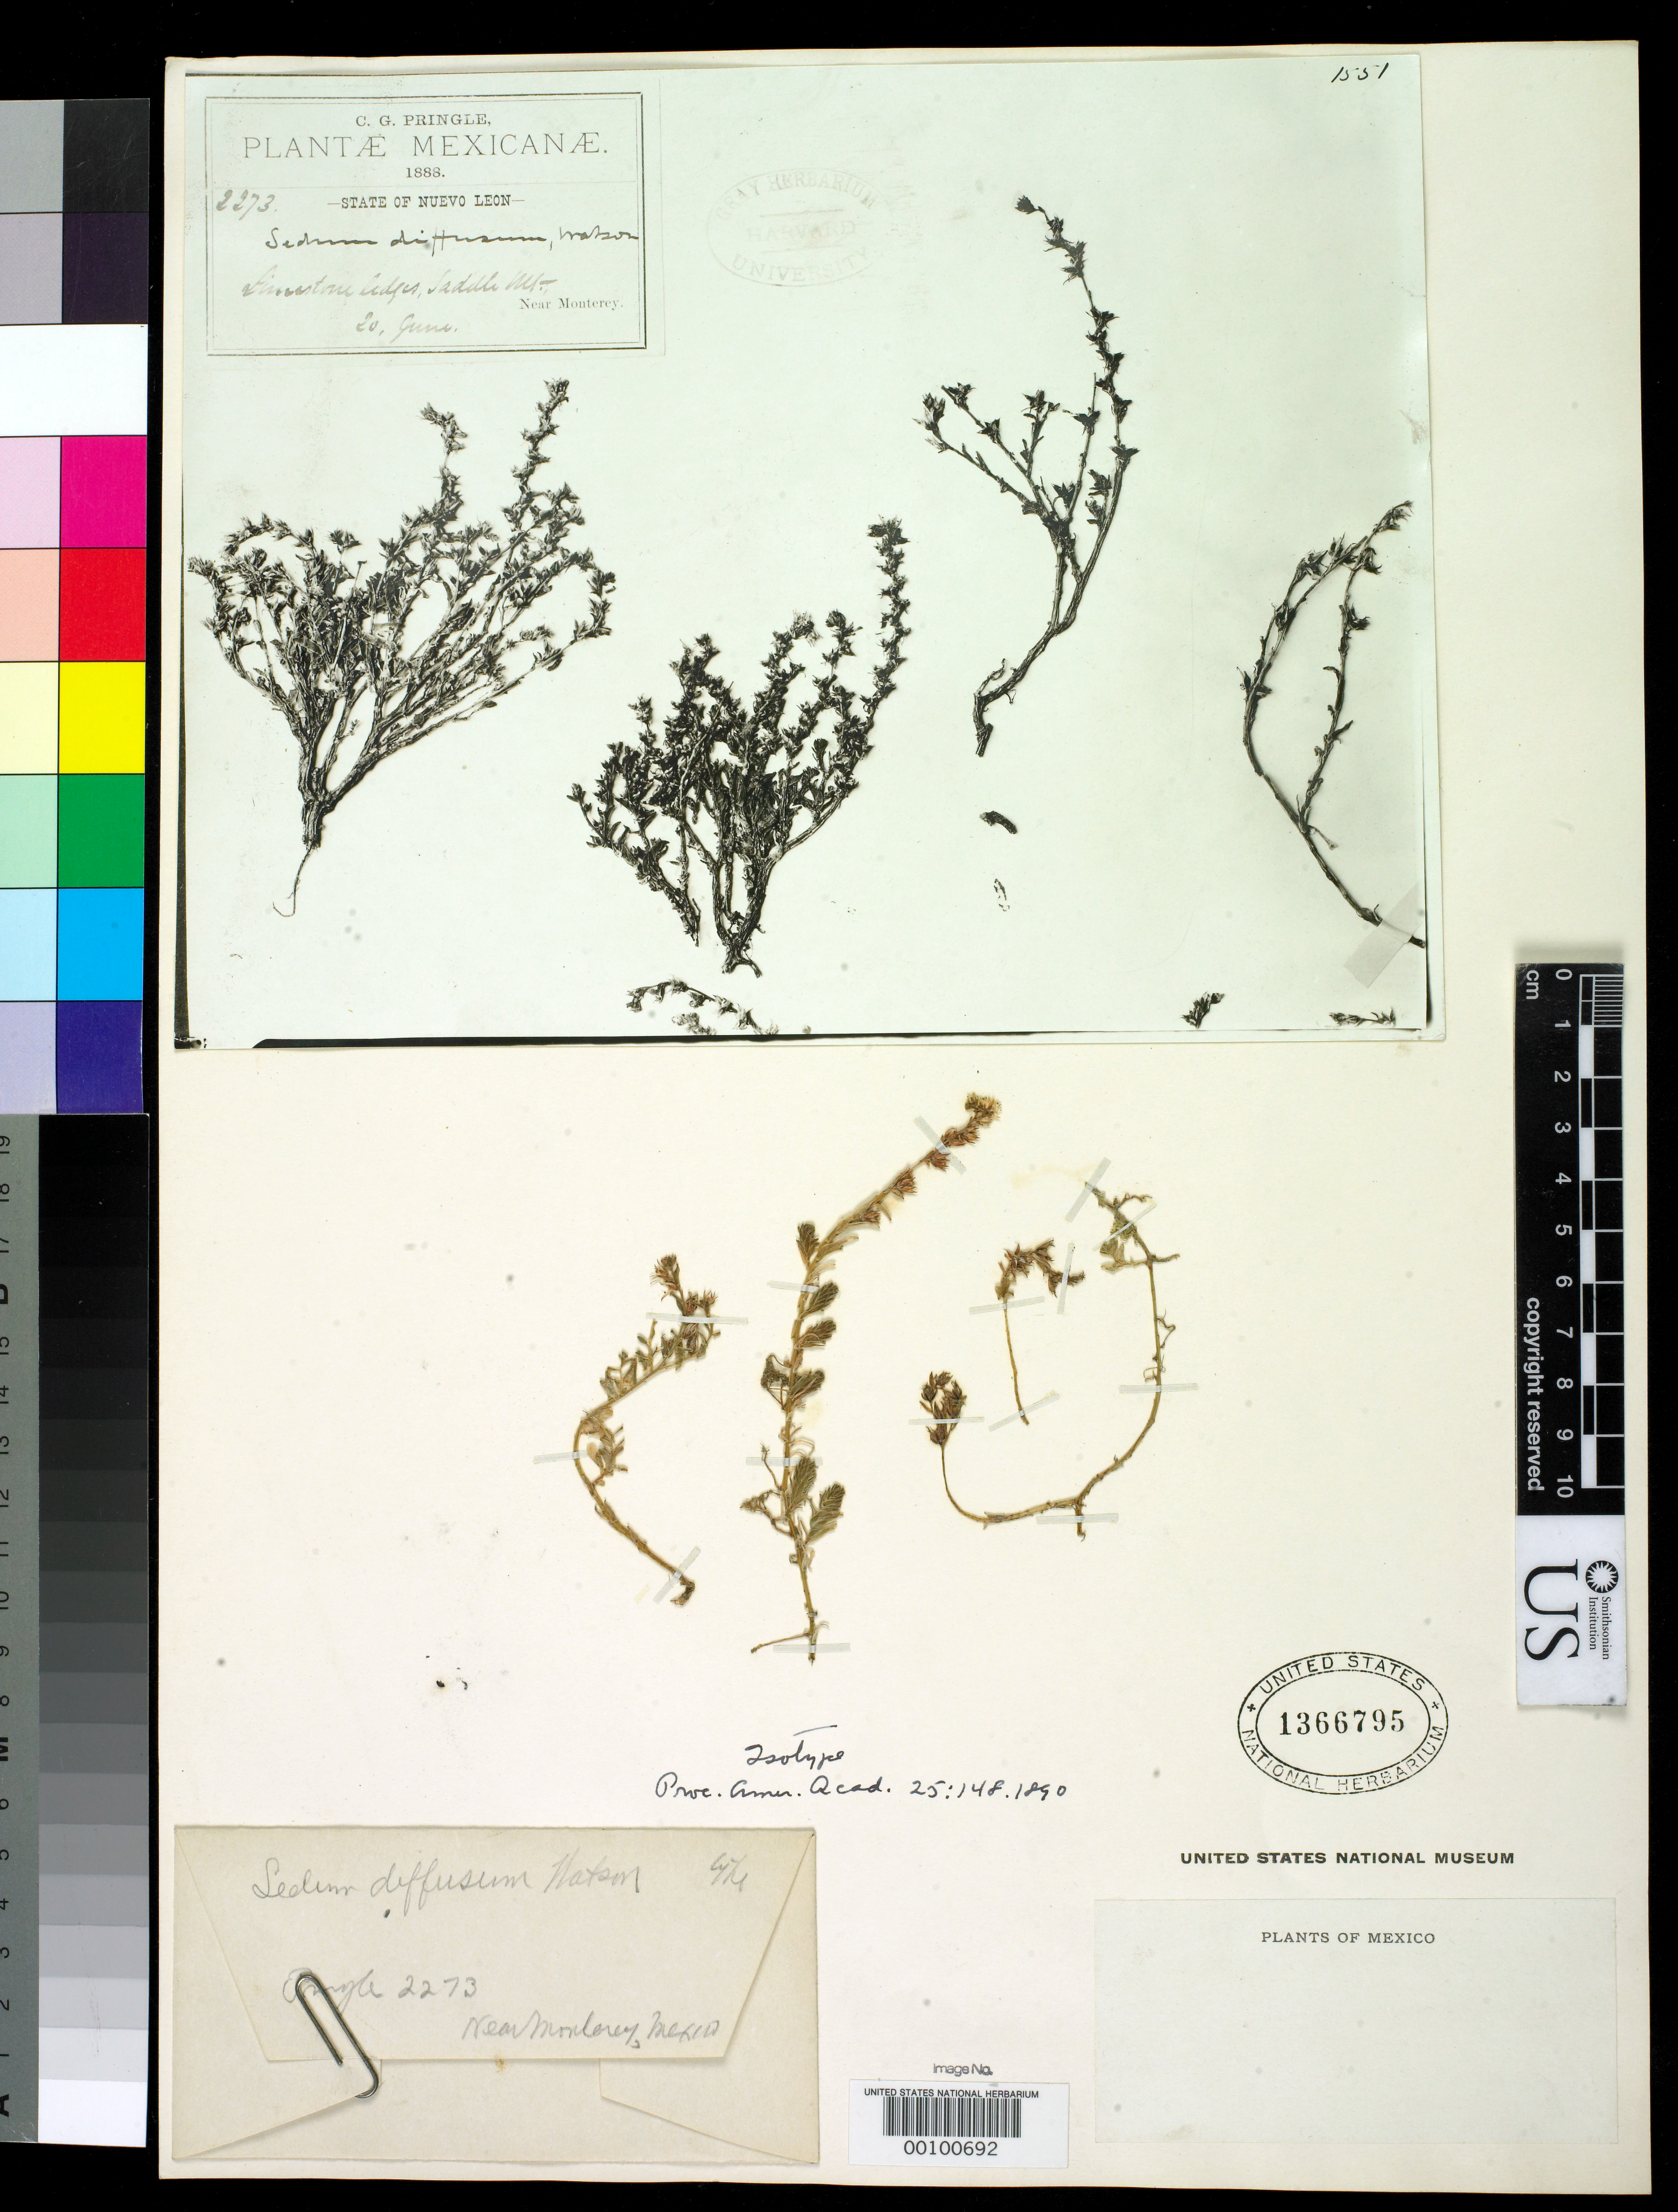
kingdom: Plantae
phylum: Tracheophyta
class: Magnoliopsida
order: Saxifragales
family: Crassulaceae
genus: Sedum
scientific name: Sedum diffusum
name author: S. Watson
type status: Syntype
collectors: C. G. Pringle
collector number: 2273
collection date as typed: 20 Jun 1888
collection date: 1888-06-20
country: Mexico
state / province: Nuevo León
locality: Near Monterrey.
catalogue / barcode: US 1366795